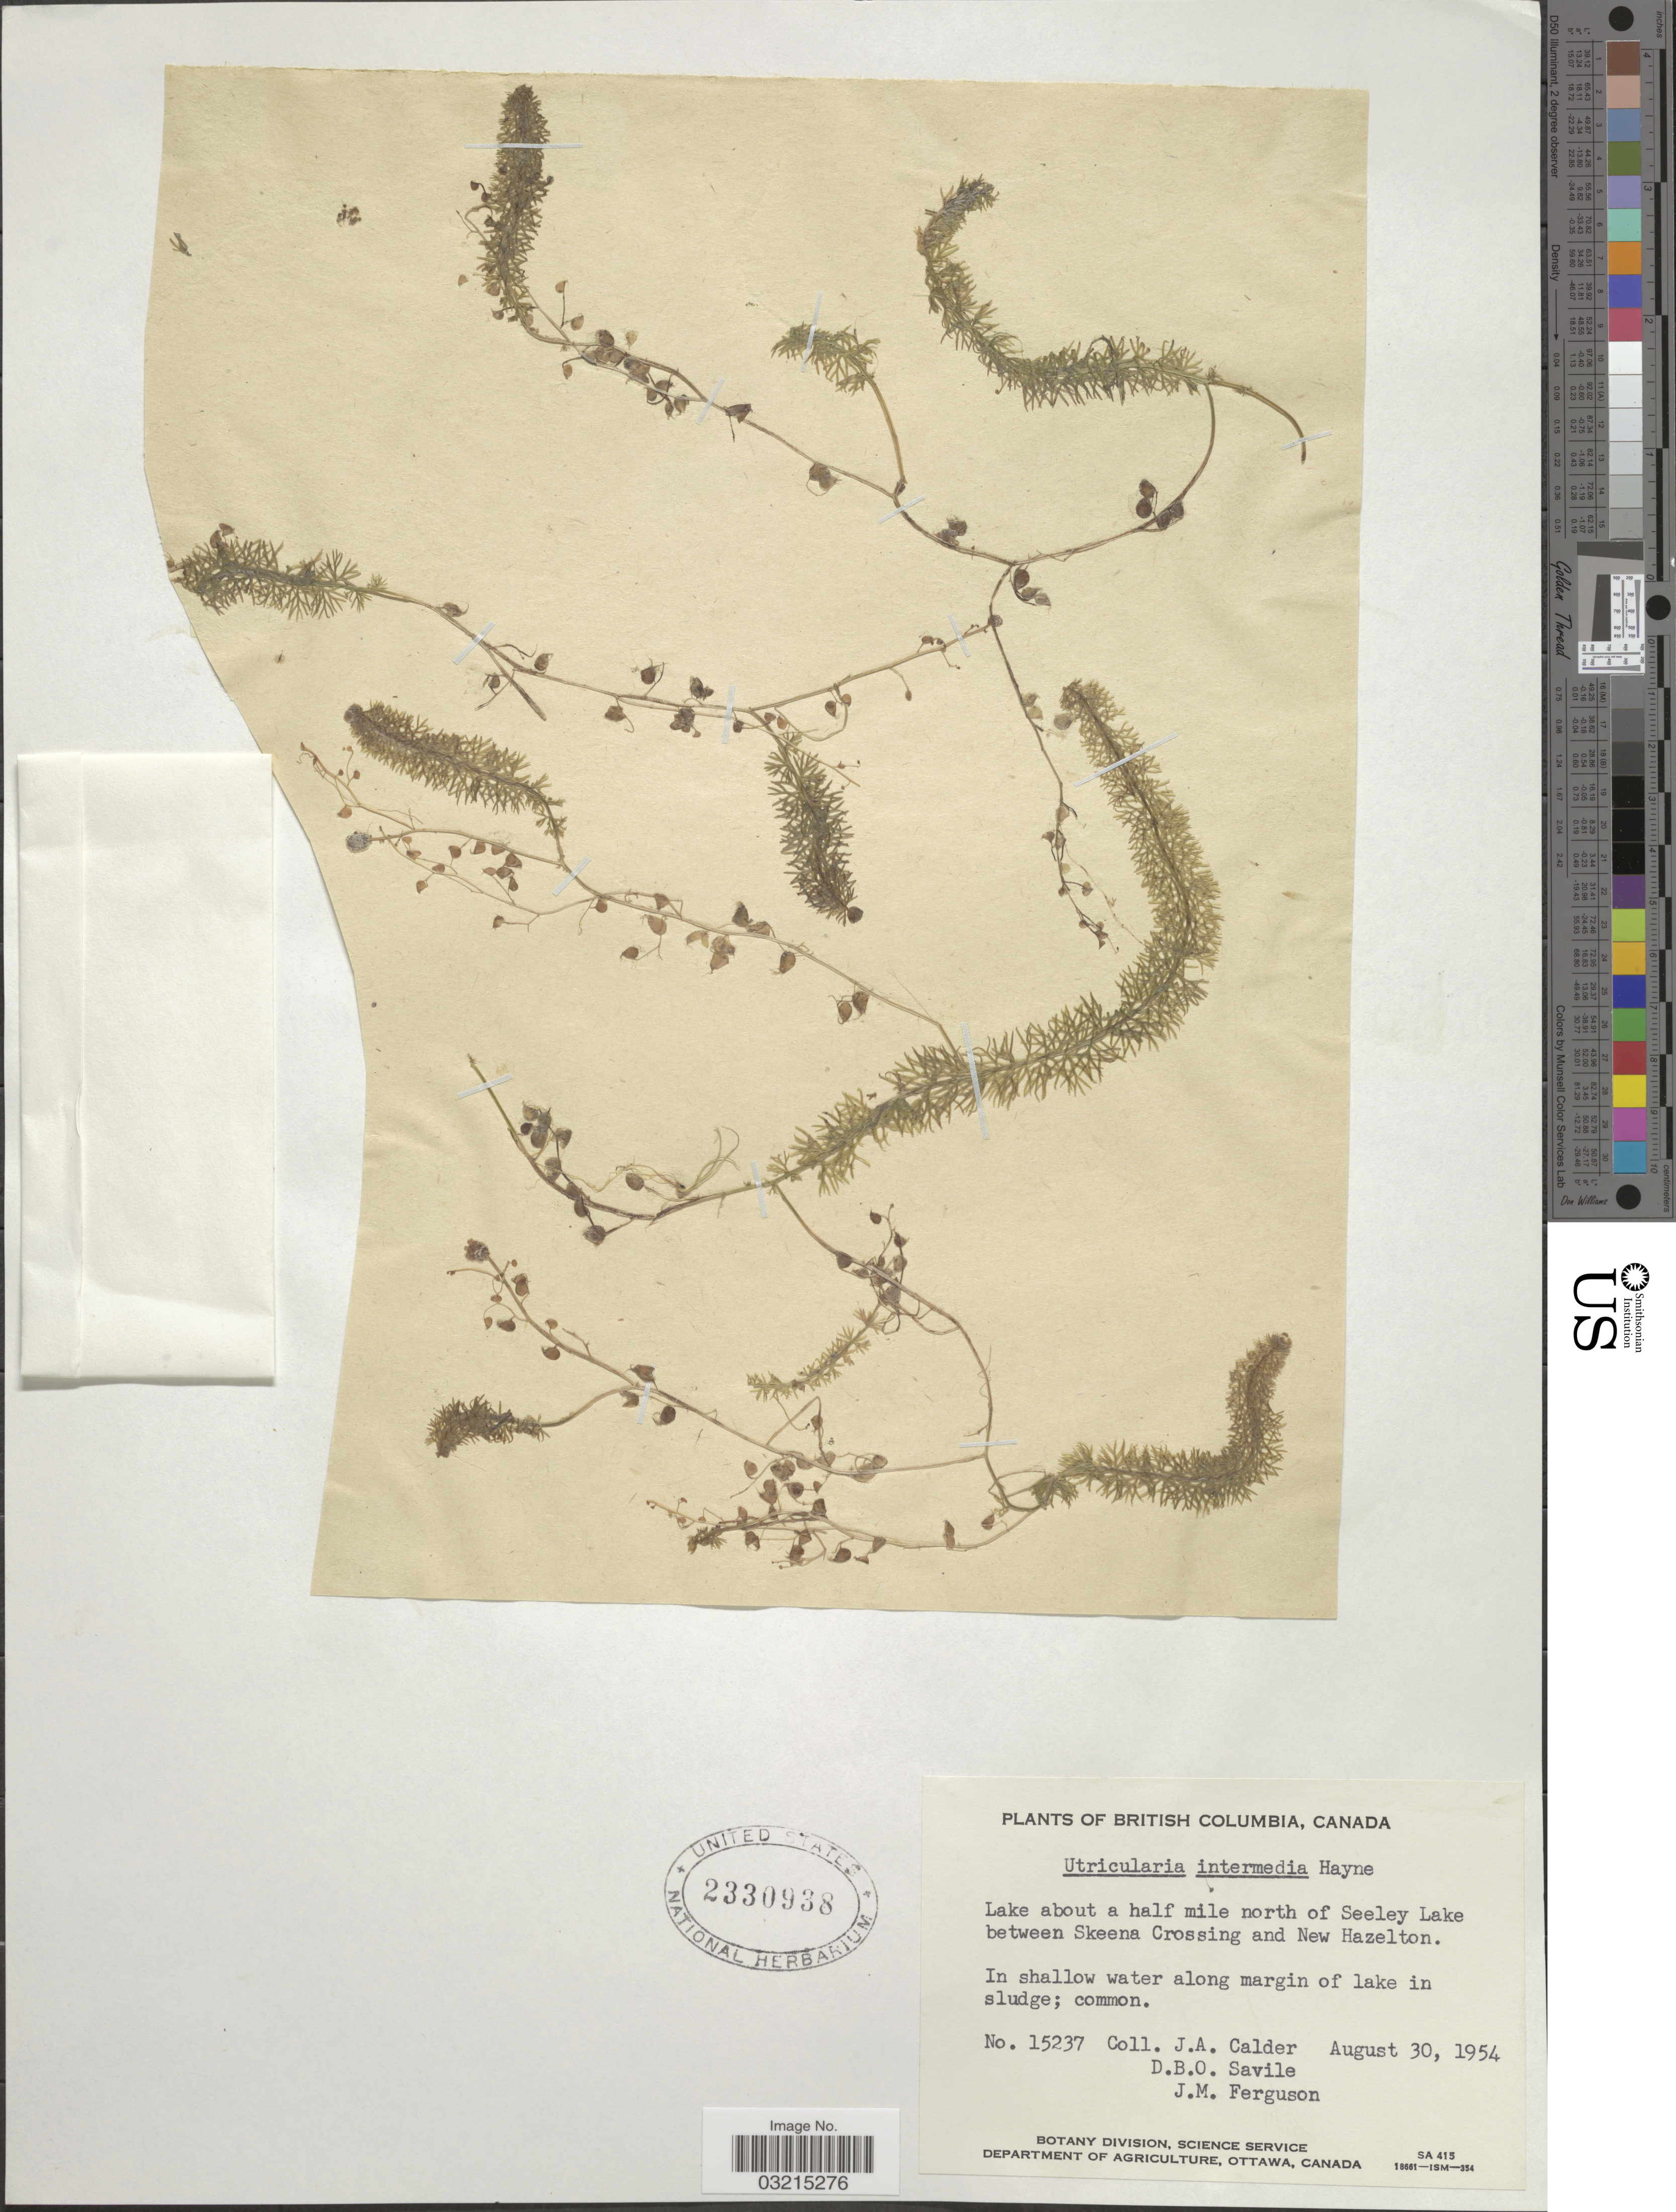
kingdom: Plantae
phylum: Tracheophyta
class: Magnoliopsida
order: Lamiales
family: Lentibulariaceae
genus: Utricularia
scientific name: Utricularia intermedia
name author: Hayne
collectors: J. A. Calder, D. Savile & J. M. Ferguson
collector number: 15237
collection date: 1954-08-30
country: Canada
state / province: British Columbia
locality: Lake about a half mile north of Seeley Lake between Skeena Crossing and New Hazelton.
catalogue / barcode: US 2330938